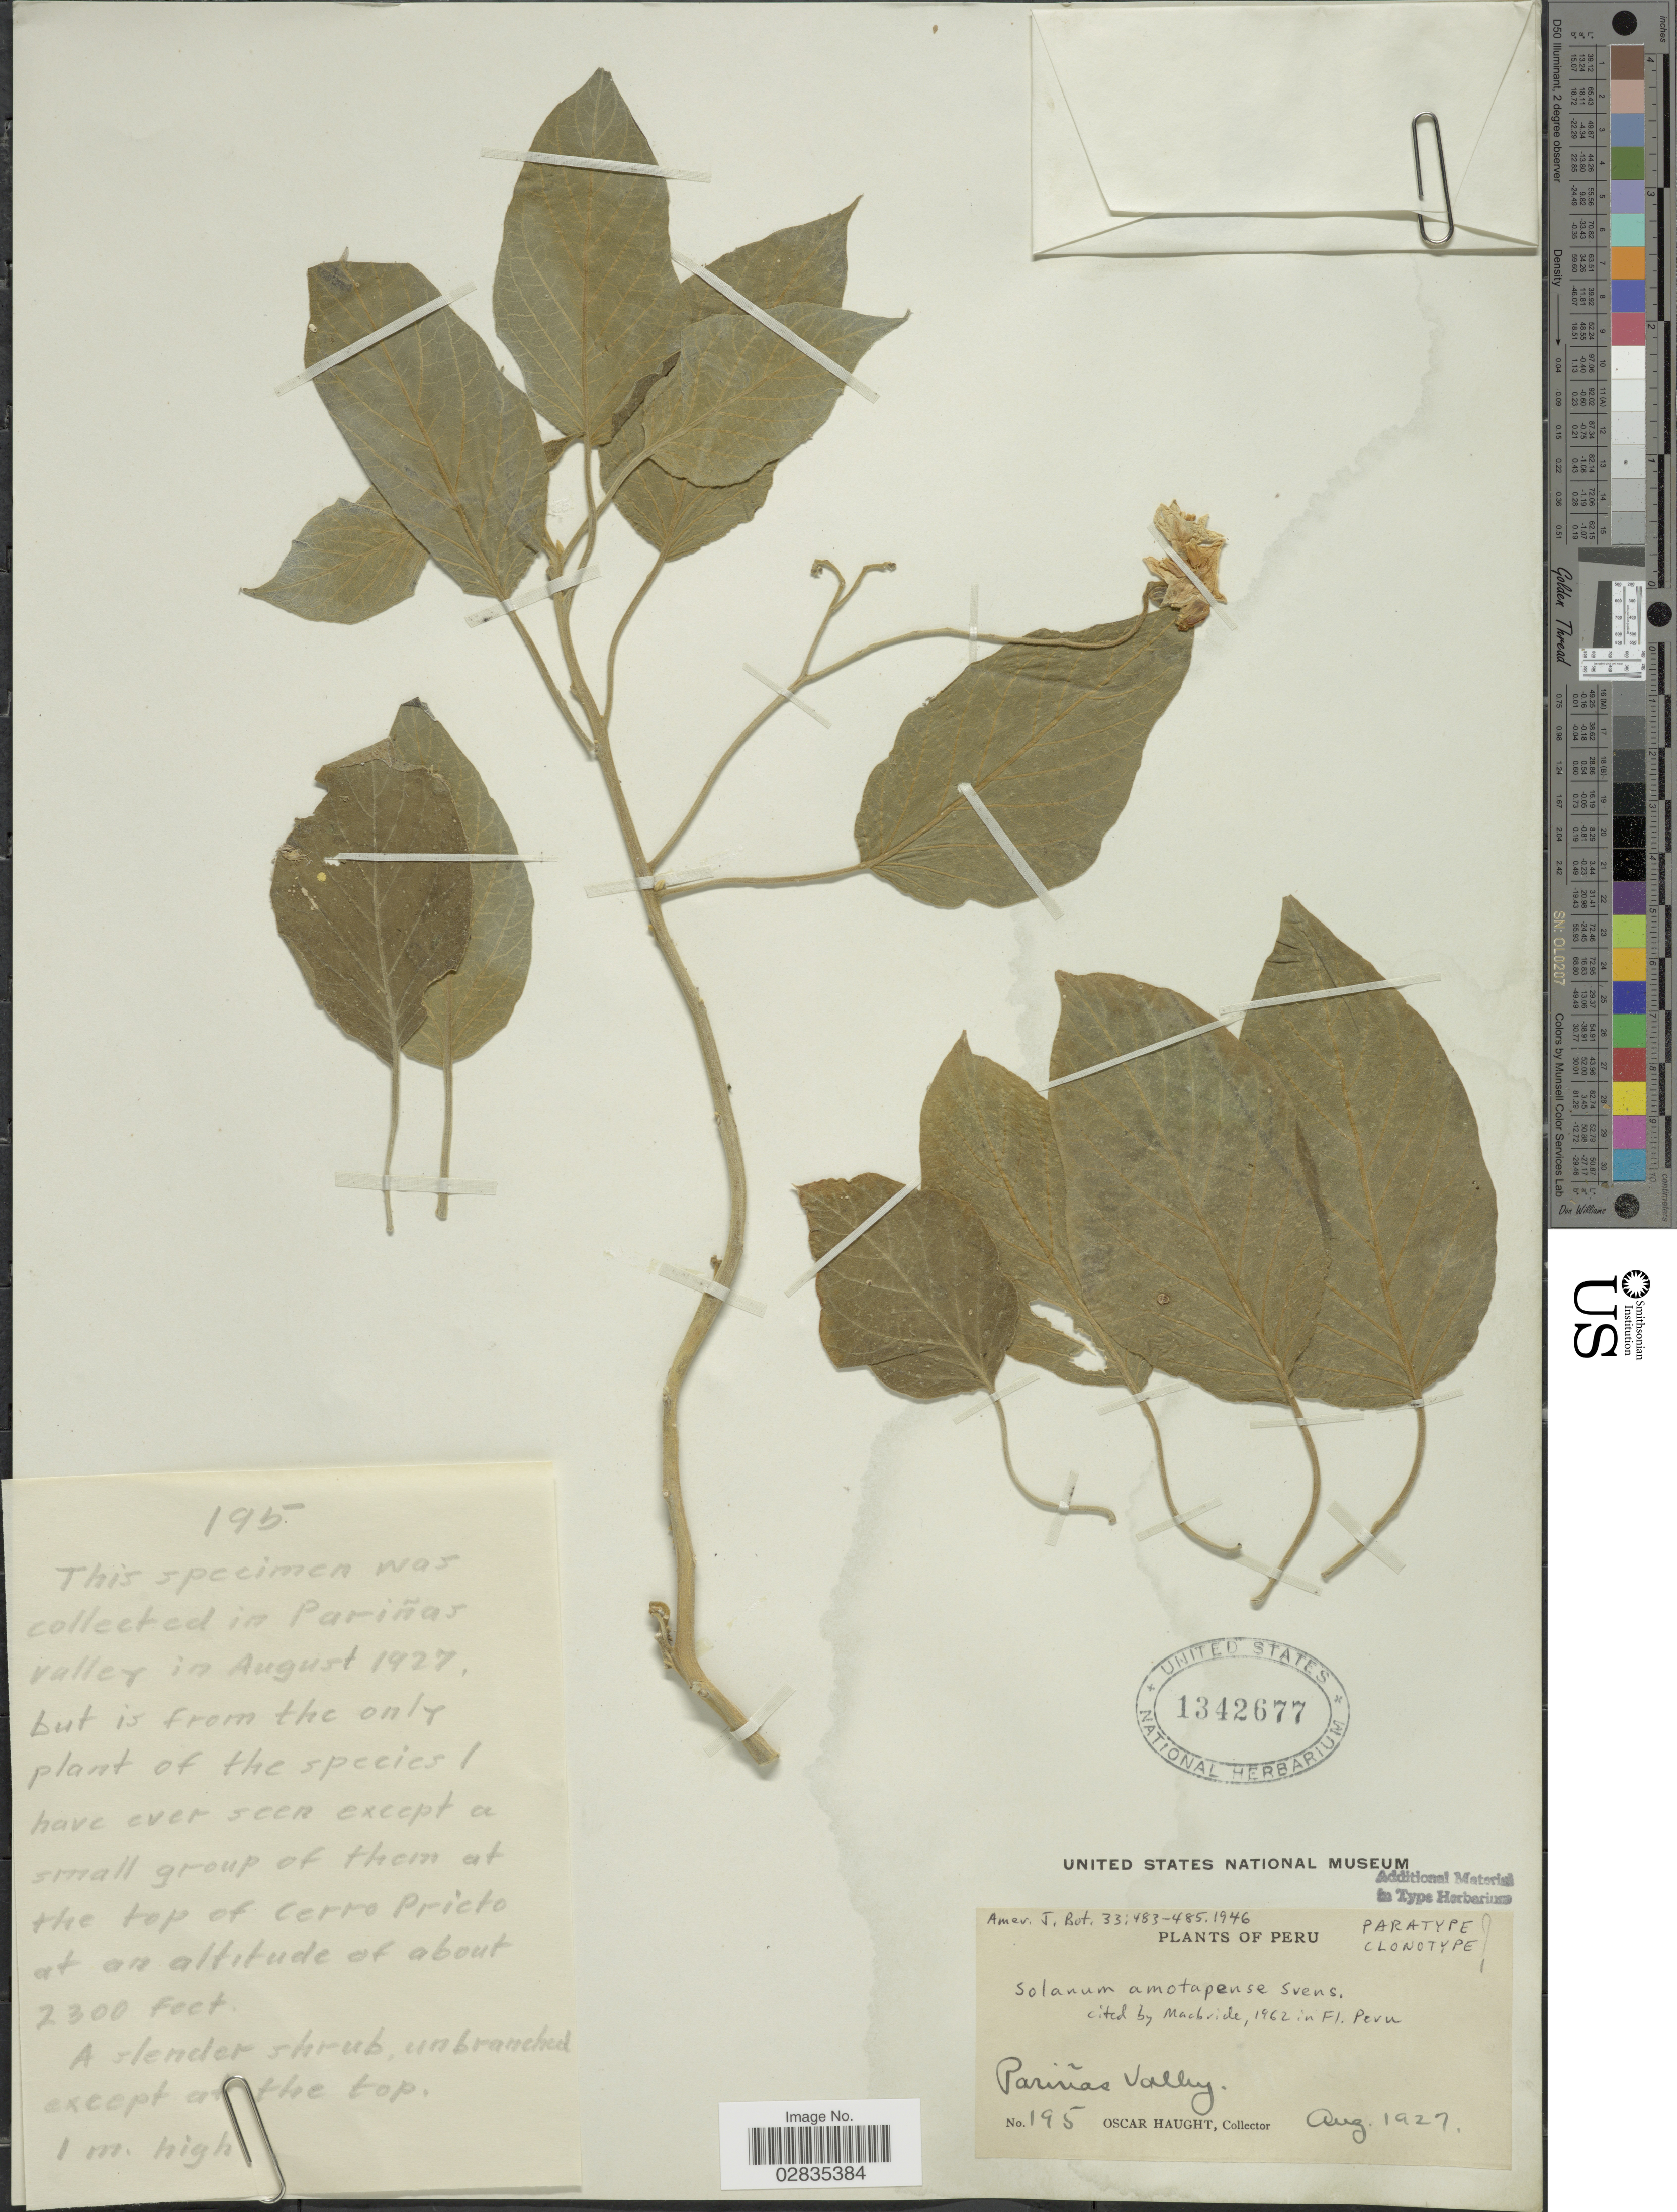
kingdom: Plantae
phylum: Tracheophyta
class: Magnoliopsida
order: Solanales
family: Solanaceae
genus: Solanum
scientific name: Solanum amotapense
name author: Svenson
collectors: O. Haught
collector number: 195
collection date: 1927-08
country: Peru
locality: Pariñas Valley.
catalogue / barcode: US 1342677